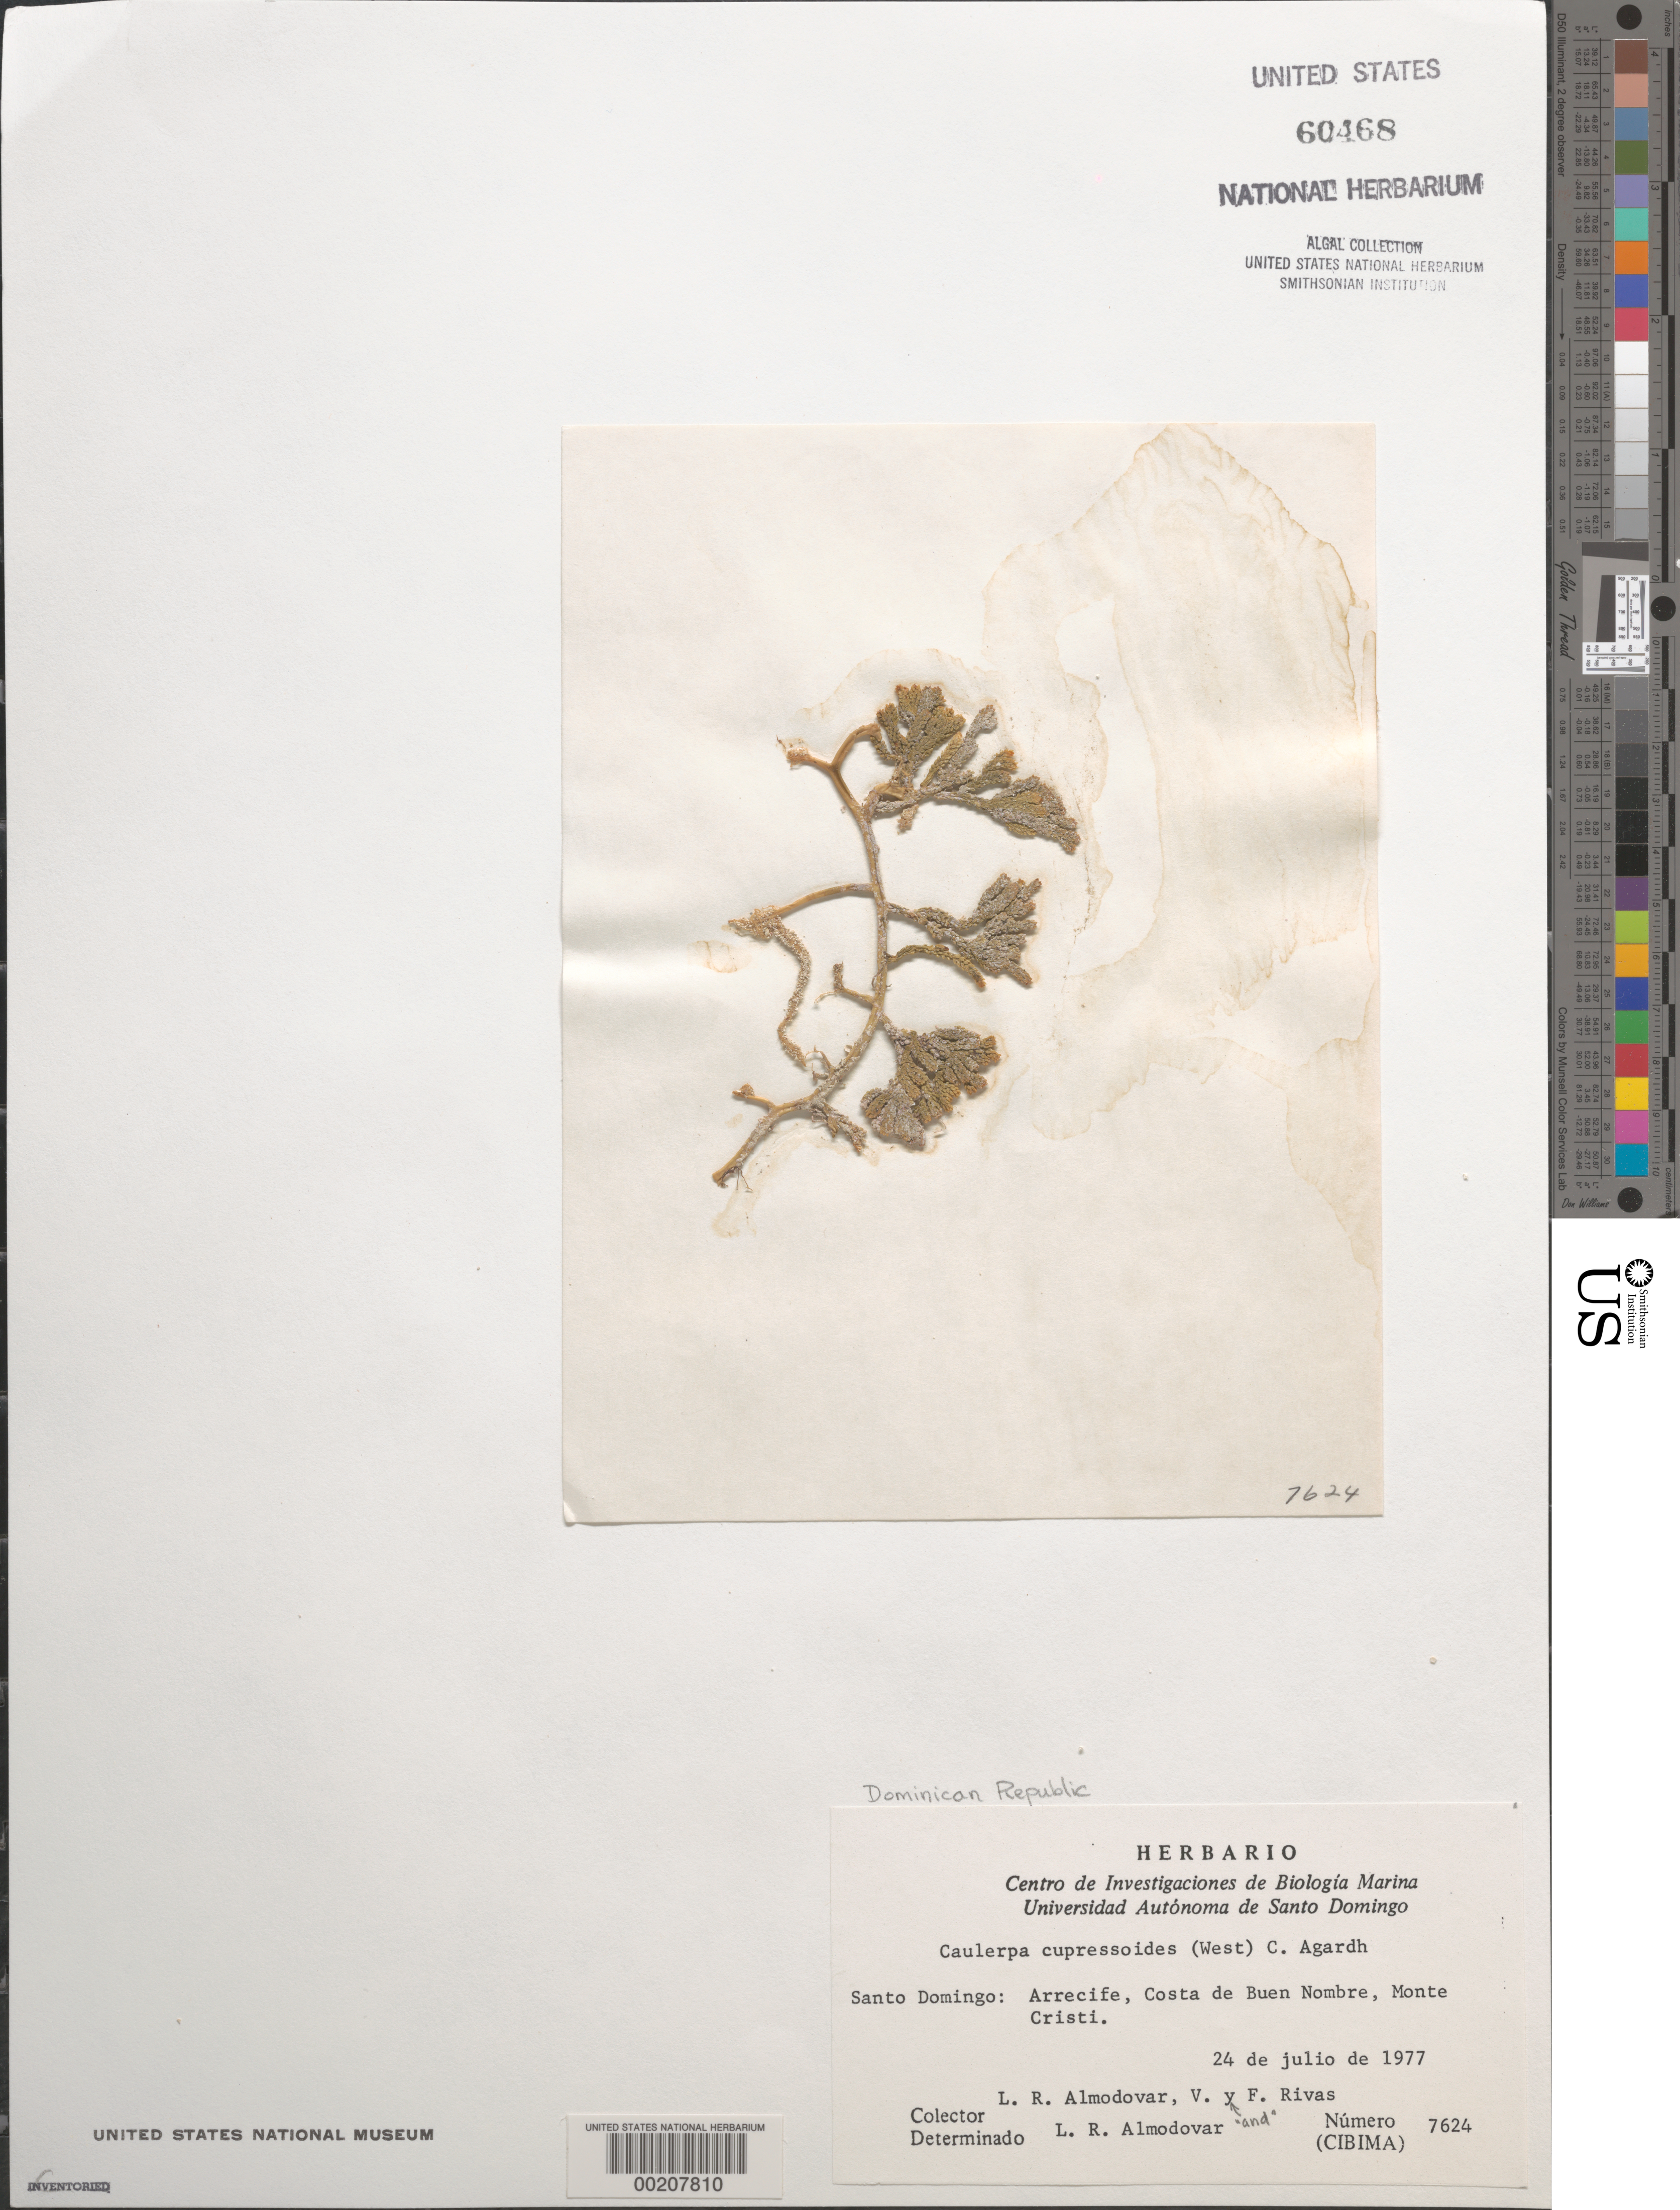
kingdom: Plantae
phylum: Chlorophyta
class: Ulvophyceae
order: Bryopsidales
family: Caulerpaceae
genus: Caulerpa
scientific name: Caulerpa cupressoides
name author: (Vahl) C. Agardh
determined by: Almodovar, L. R.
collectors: L. Almodovar, V. Rivas & F. Rivas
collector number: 7624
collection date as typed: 24 Jul 1977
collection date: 1977-07-24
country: Dominican Republic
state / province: Monte Cristi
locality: Arrecife, buen nombre, monte cristi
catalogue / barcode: US 60468